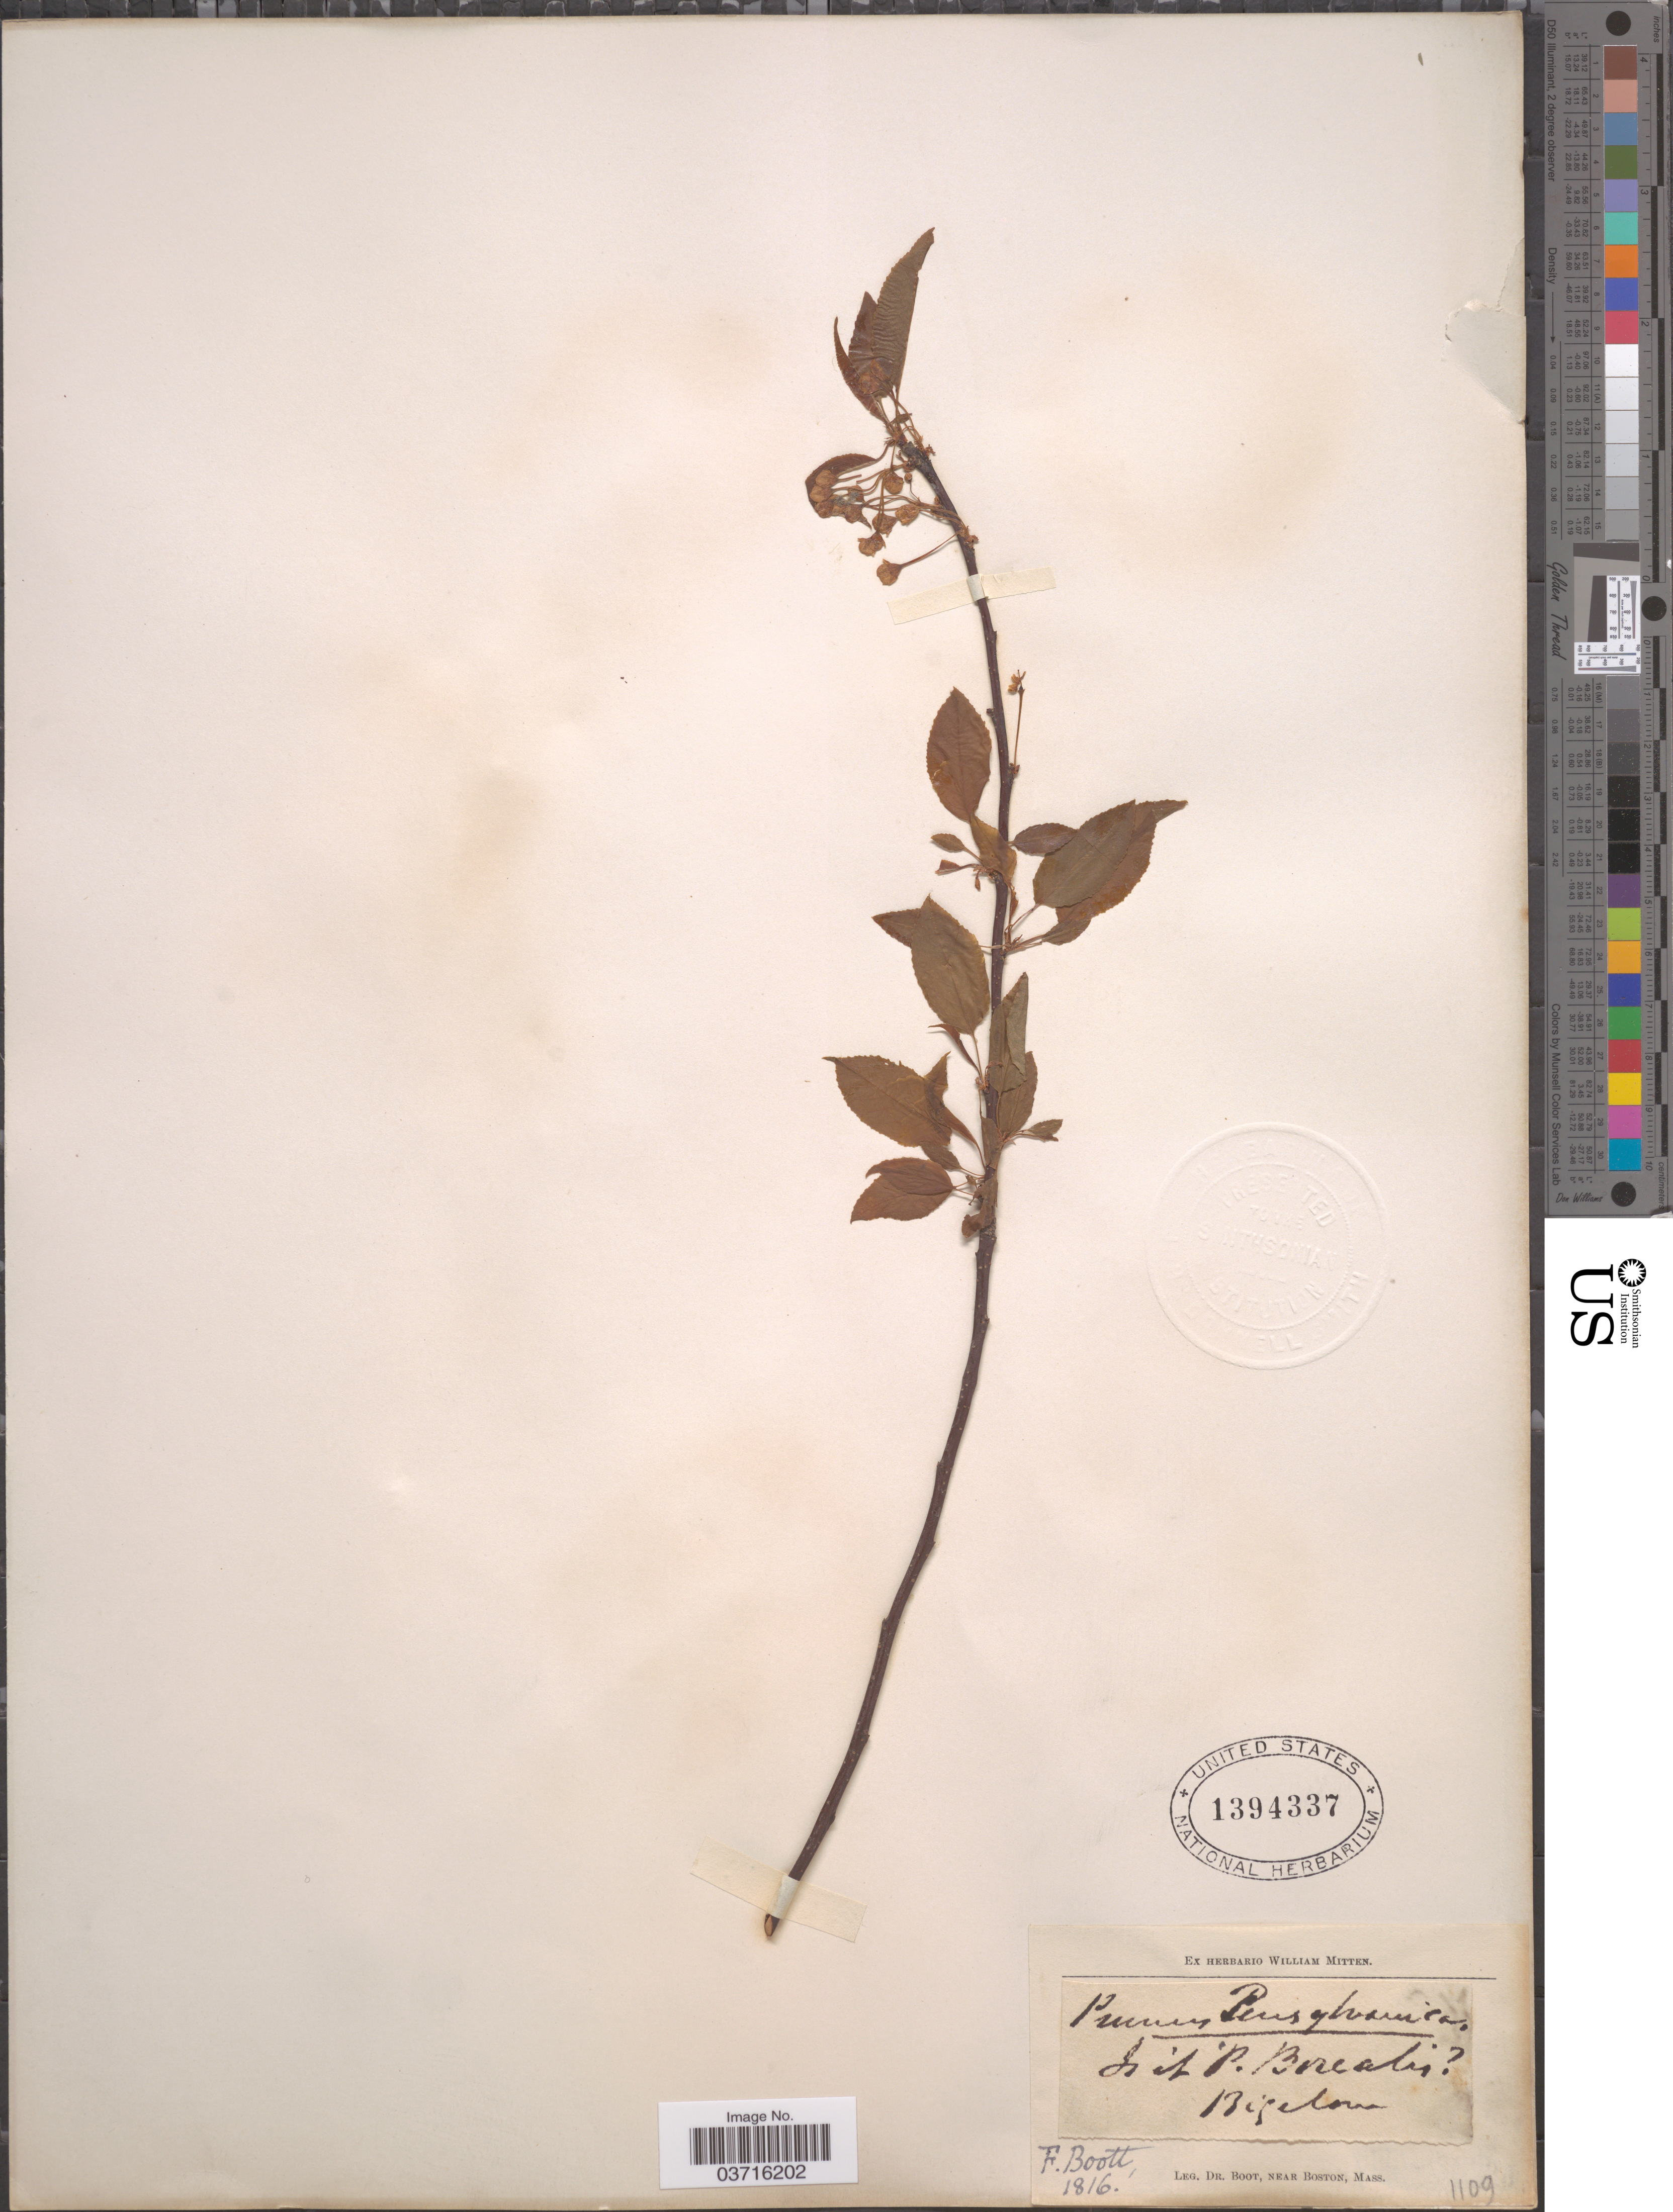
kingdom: Plantae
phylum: Tracheophyta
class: Magnoliopsida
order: Rosales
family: Rosaceae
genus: Prunus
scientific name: Prunus pensylvanica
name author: L. f.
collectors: Boot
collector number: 1109?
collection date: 1816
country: United States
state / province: Massachusetts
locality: Bigelow.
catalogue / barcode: US 1394337